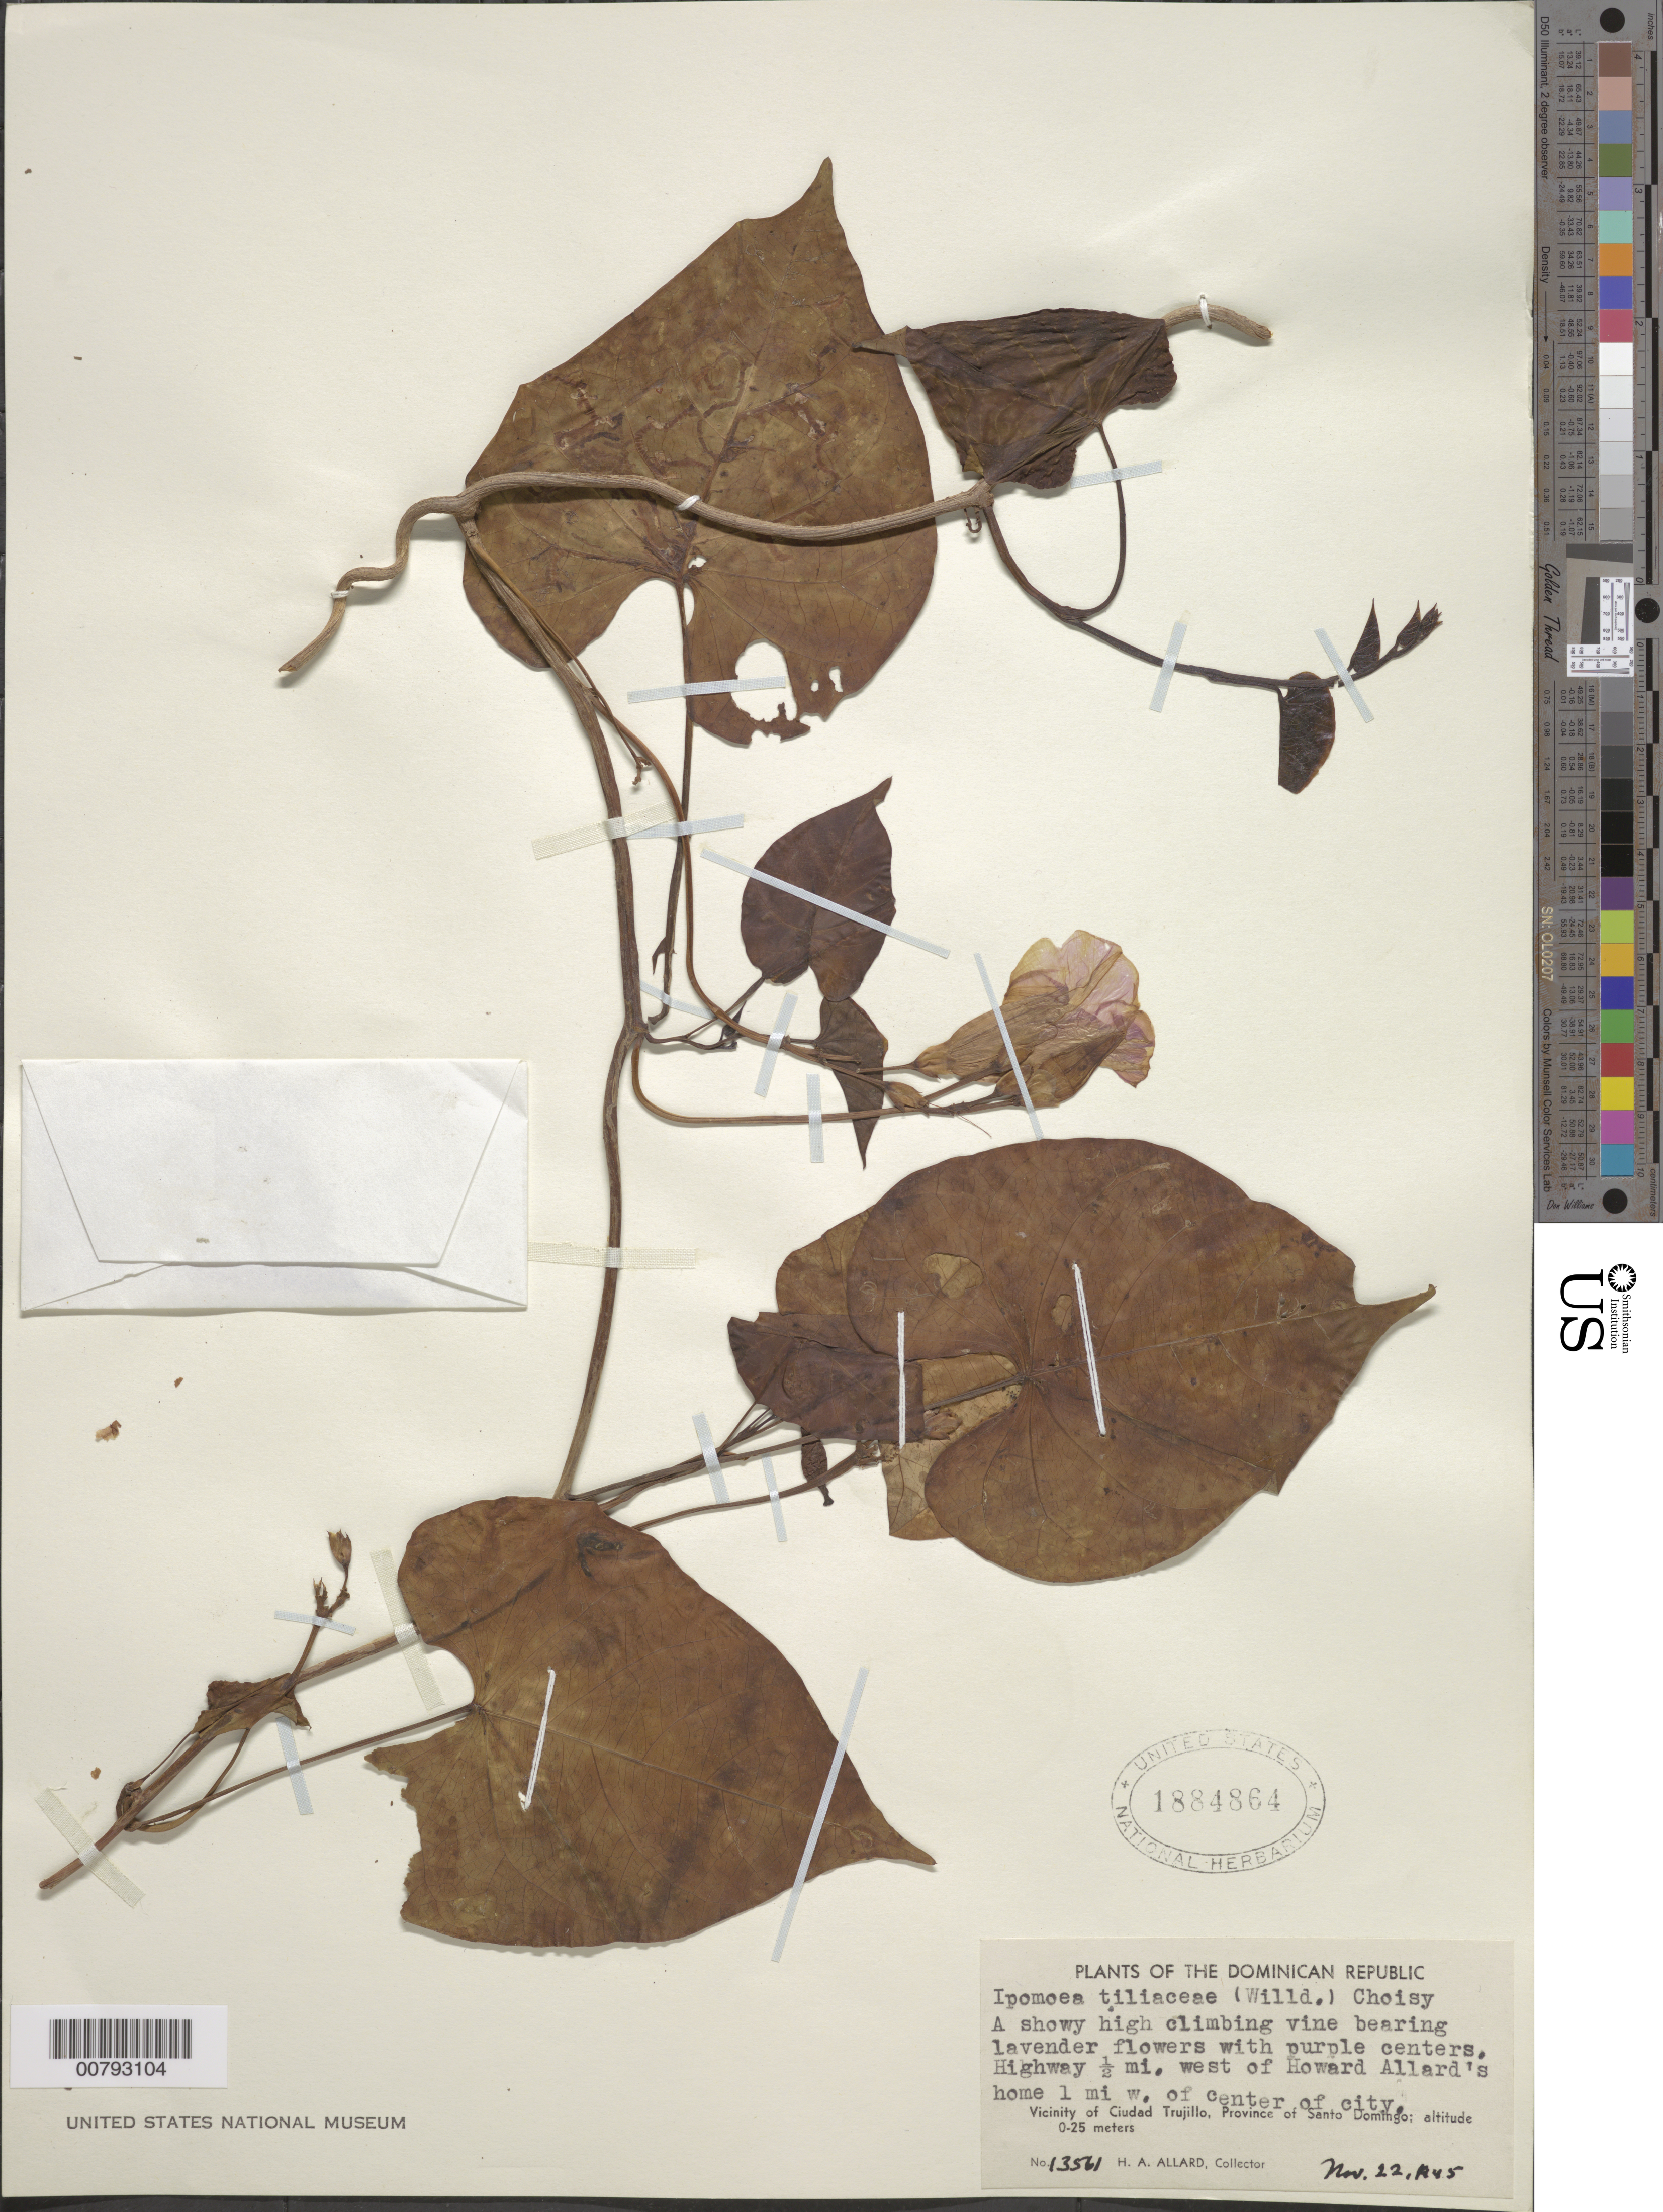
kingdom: Plantae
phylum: Tracheophyta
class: Magnoliopsida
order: Solanales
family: Convolvulaceae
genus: Ipomoea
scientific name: Ipomoea tiliacea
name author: (Willd.) Choisy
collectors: H. A. Allard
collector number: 13561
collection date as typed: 22 Nov 1945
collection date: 1945-11-22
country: Dominican Republic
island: Hispaniola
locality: Province of Santo Domingo, vicinity of Ciudad Trujillo, Highway 0.5 mile west of Howard Allard's home, 1 mile W. of center of city.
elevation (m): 0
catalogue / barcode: US 1884864